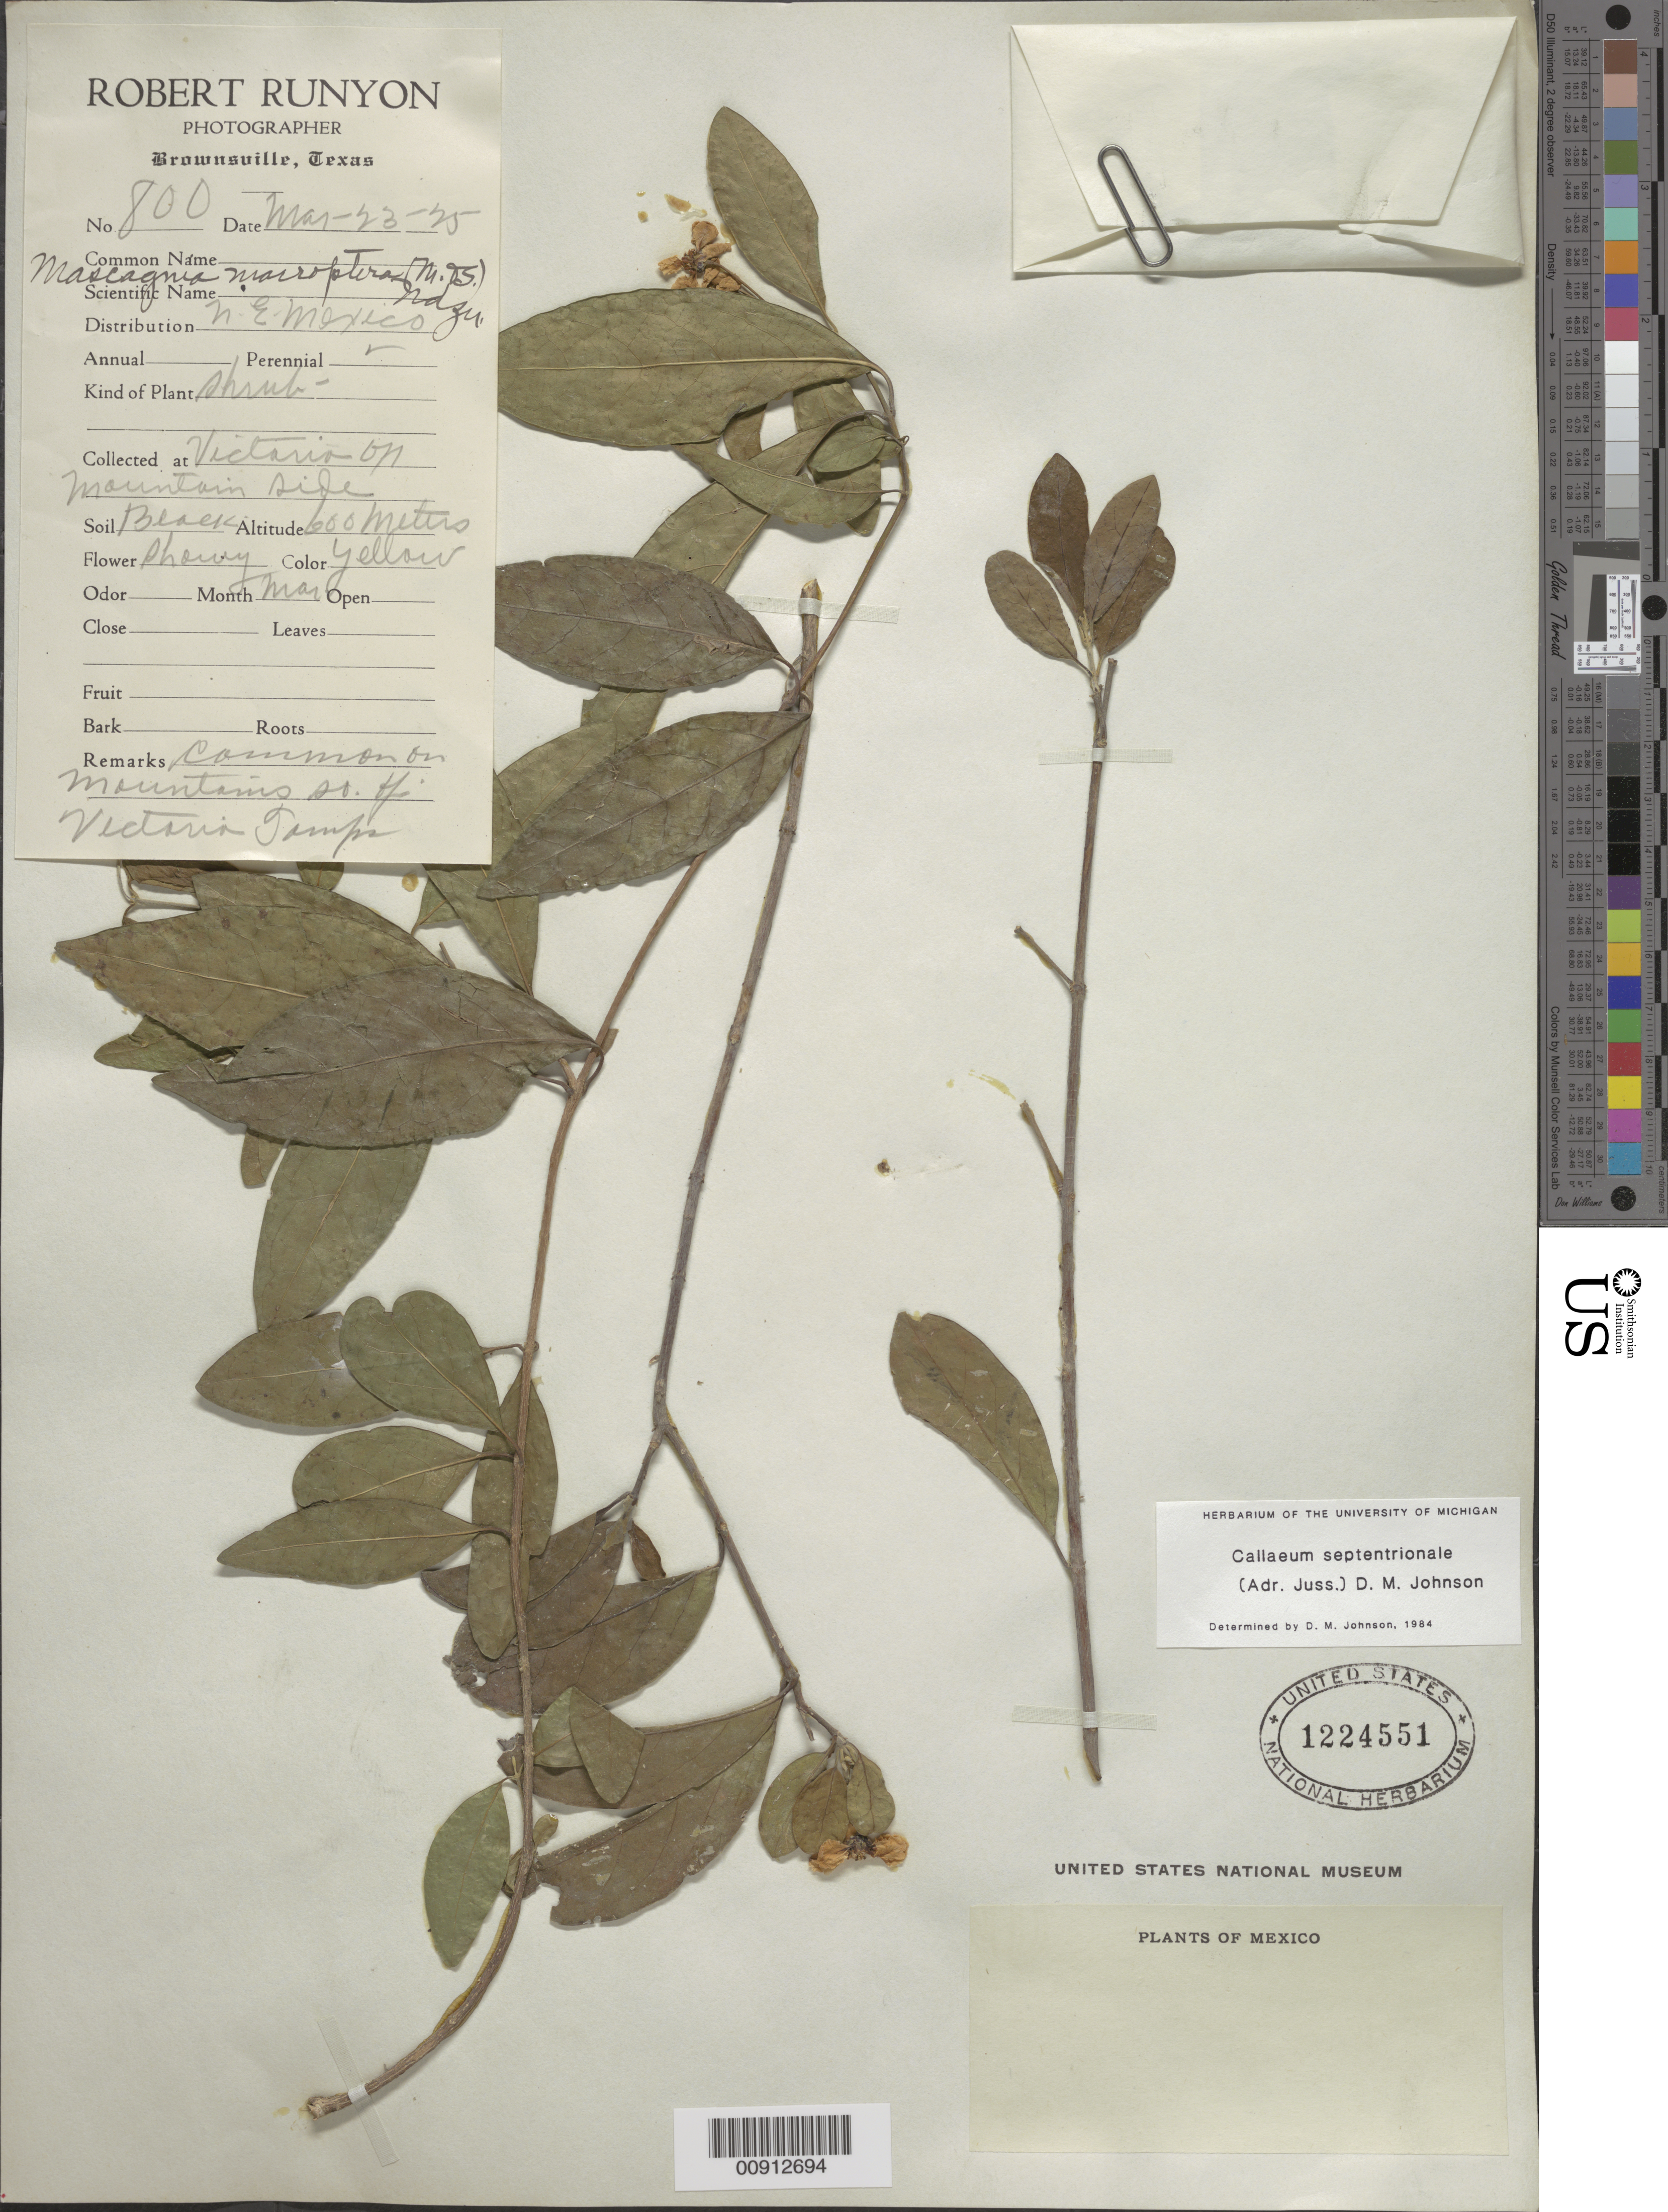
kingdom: Plantae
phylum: Tracheophyta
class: Magnoliopsida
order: Malpighiales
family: Malpighiaceae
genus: Callaeum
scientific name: Callaeum septentrionale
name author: (A. Juss.) D.M. Johnson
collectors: R. Runyon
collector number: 800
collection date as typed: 23 Mar 1925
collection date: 1925-03-23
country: Mexico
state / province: Tamaulipas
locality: Victoria, Tamaulipas.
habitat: On mountain side. Soil black.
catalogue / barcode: US 1224551